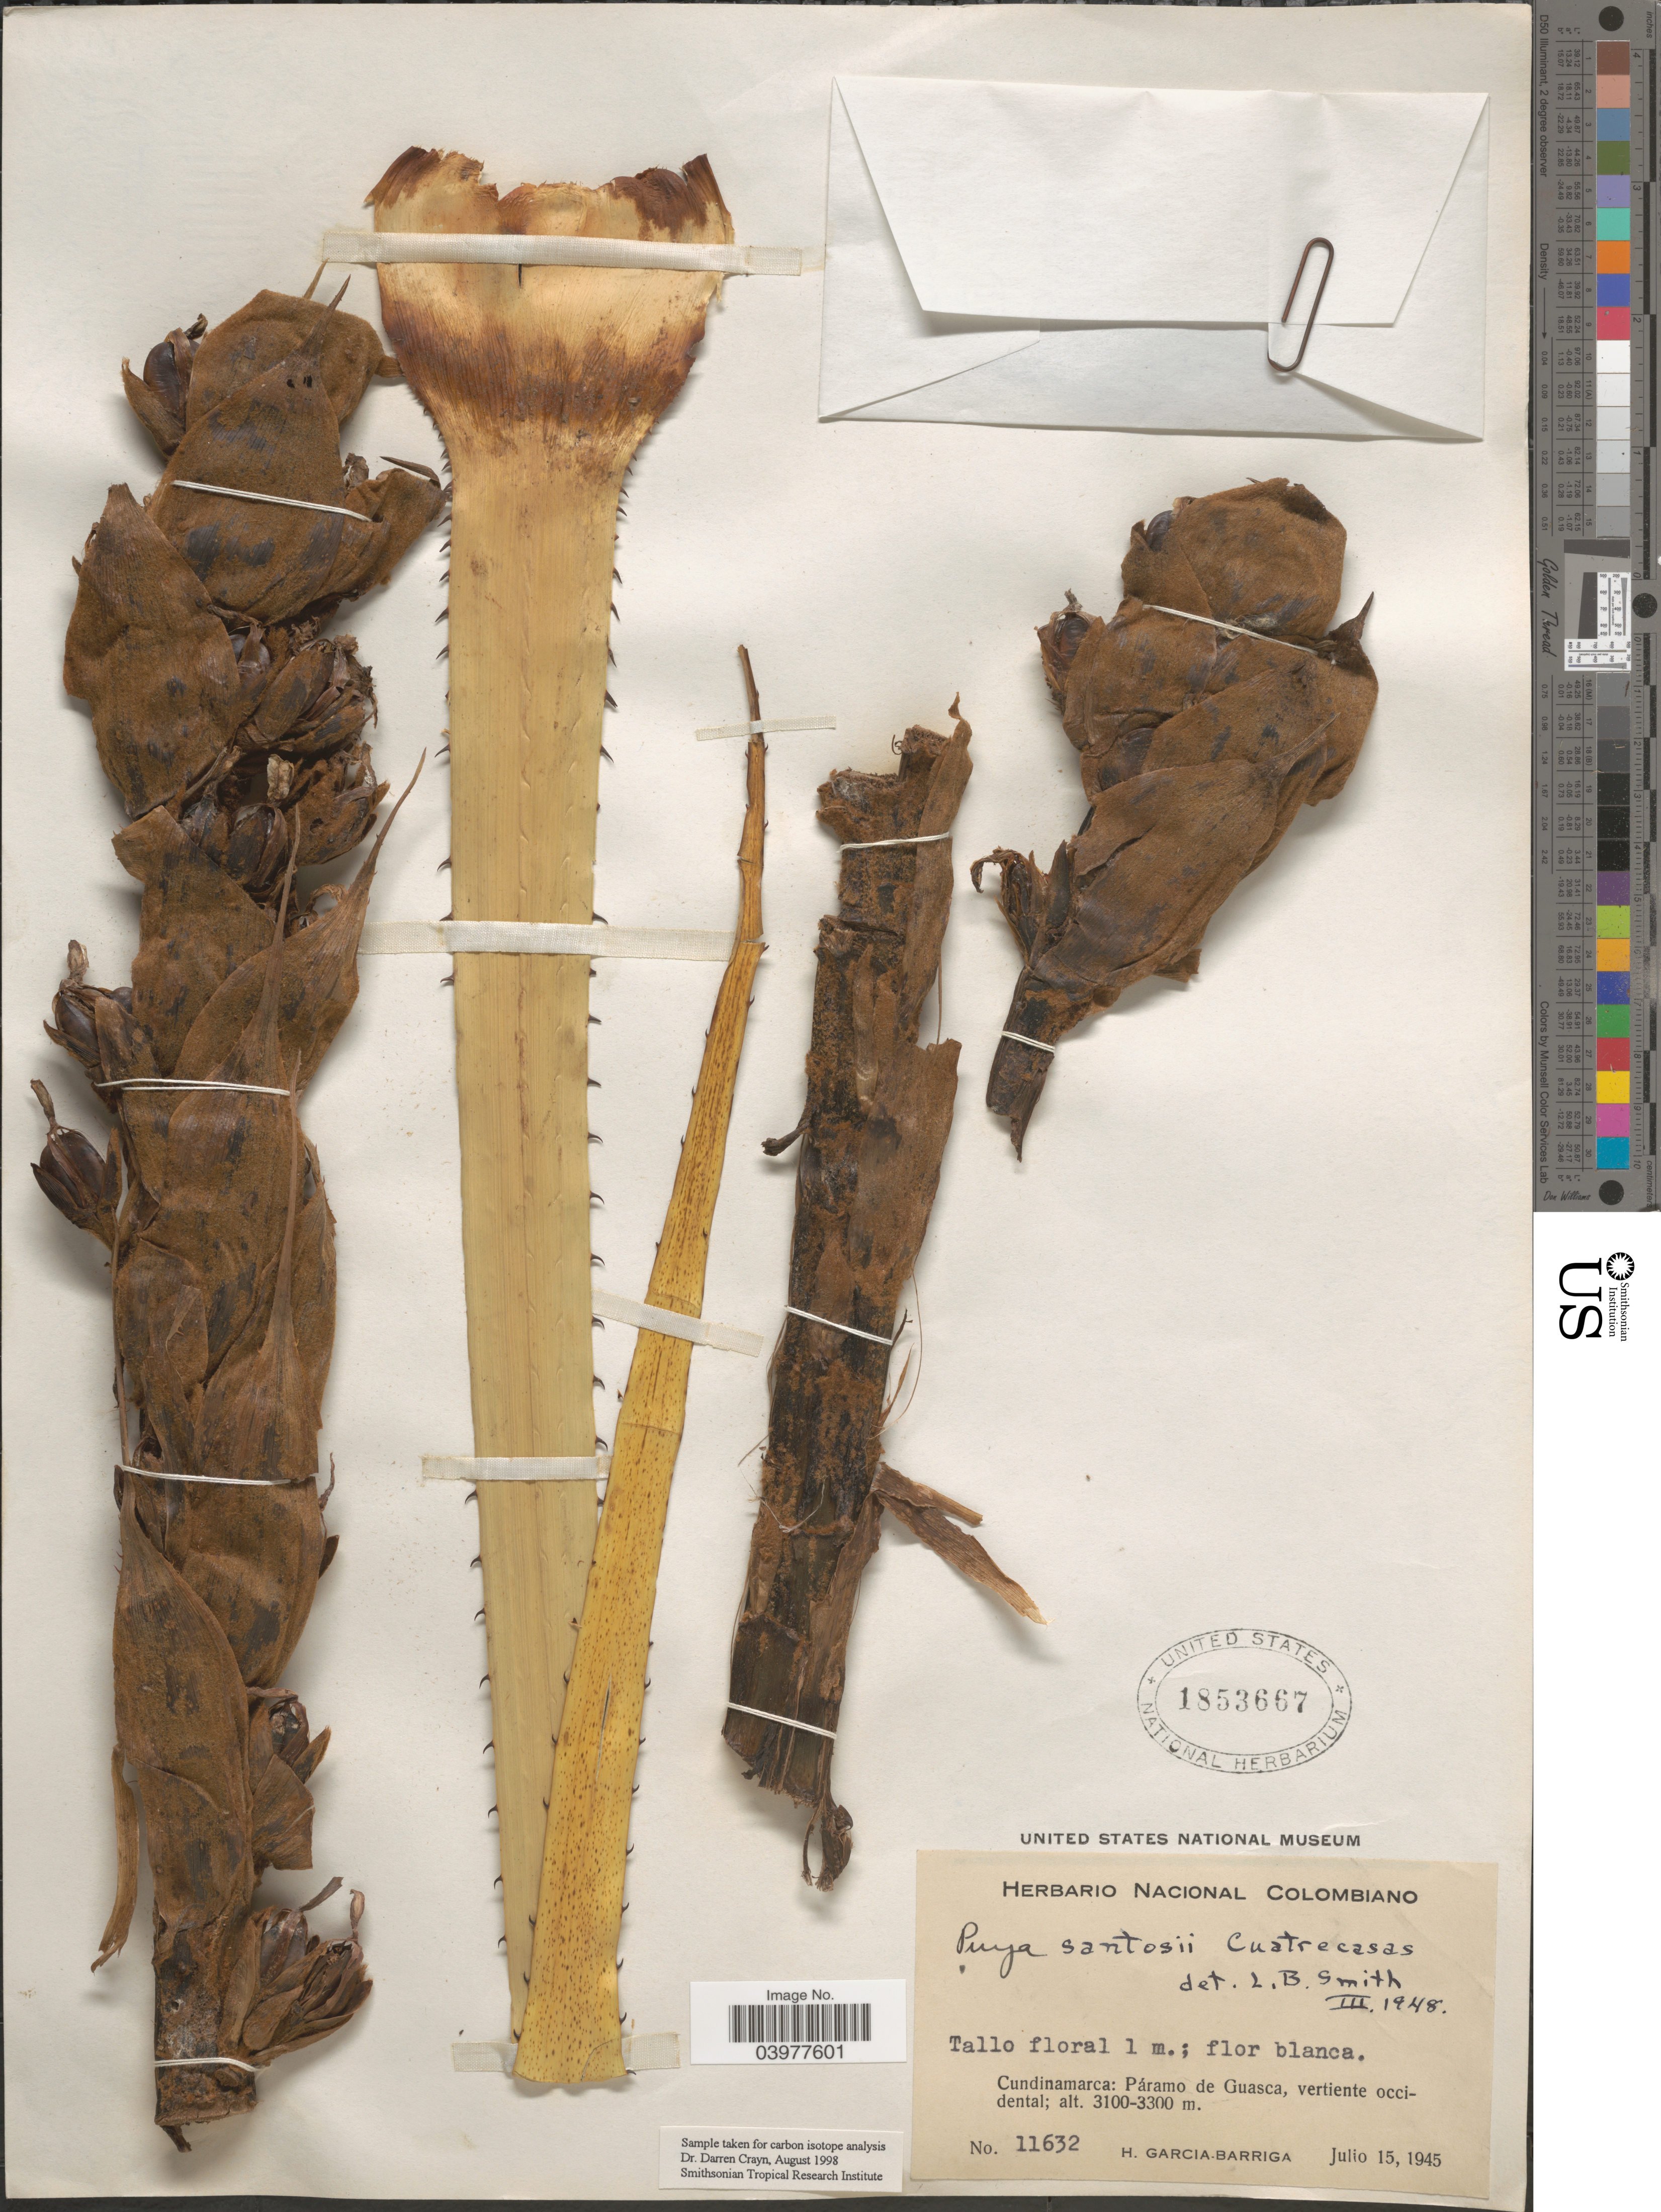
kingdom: Plantae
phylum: Tracheophyta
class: Liliopsida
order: Poales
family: Bromeliaceae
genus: Puya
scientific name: Puya santosii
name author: Cuatrec.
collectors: H. García Barriga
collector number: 11632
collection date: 1945-07-15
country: Colombia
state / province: Cundinamarca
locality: Páramo de Guasca, vertiente occidental.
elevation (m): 3100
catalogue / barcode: US 1853667